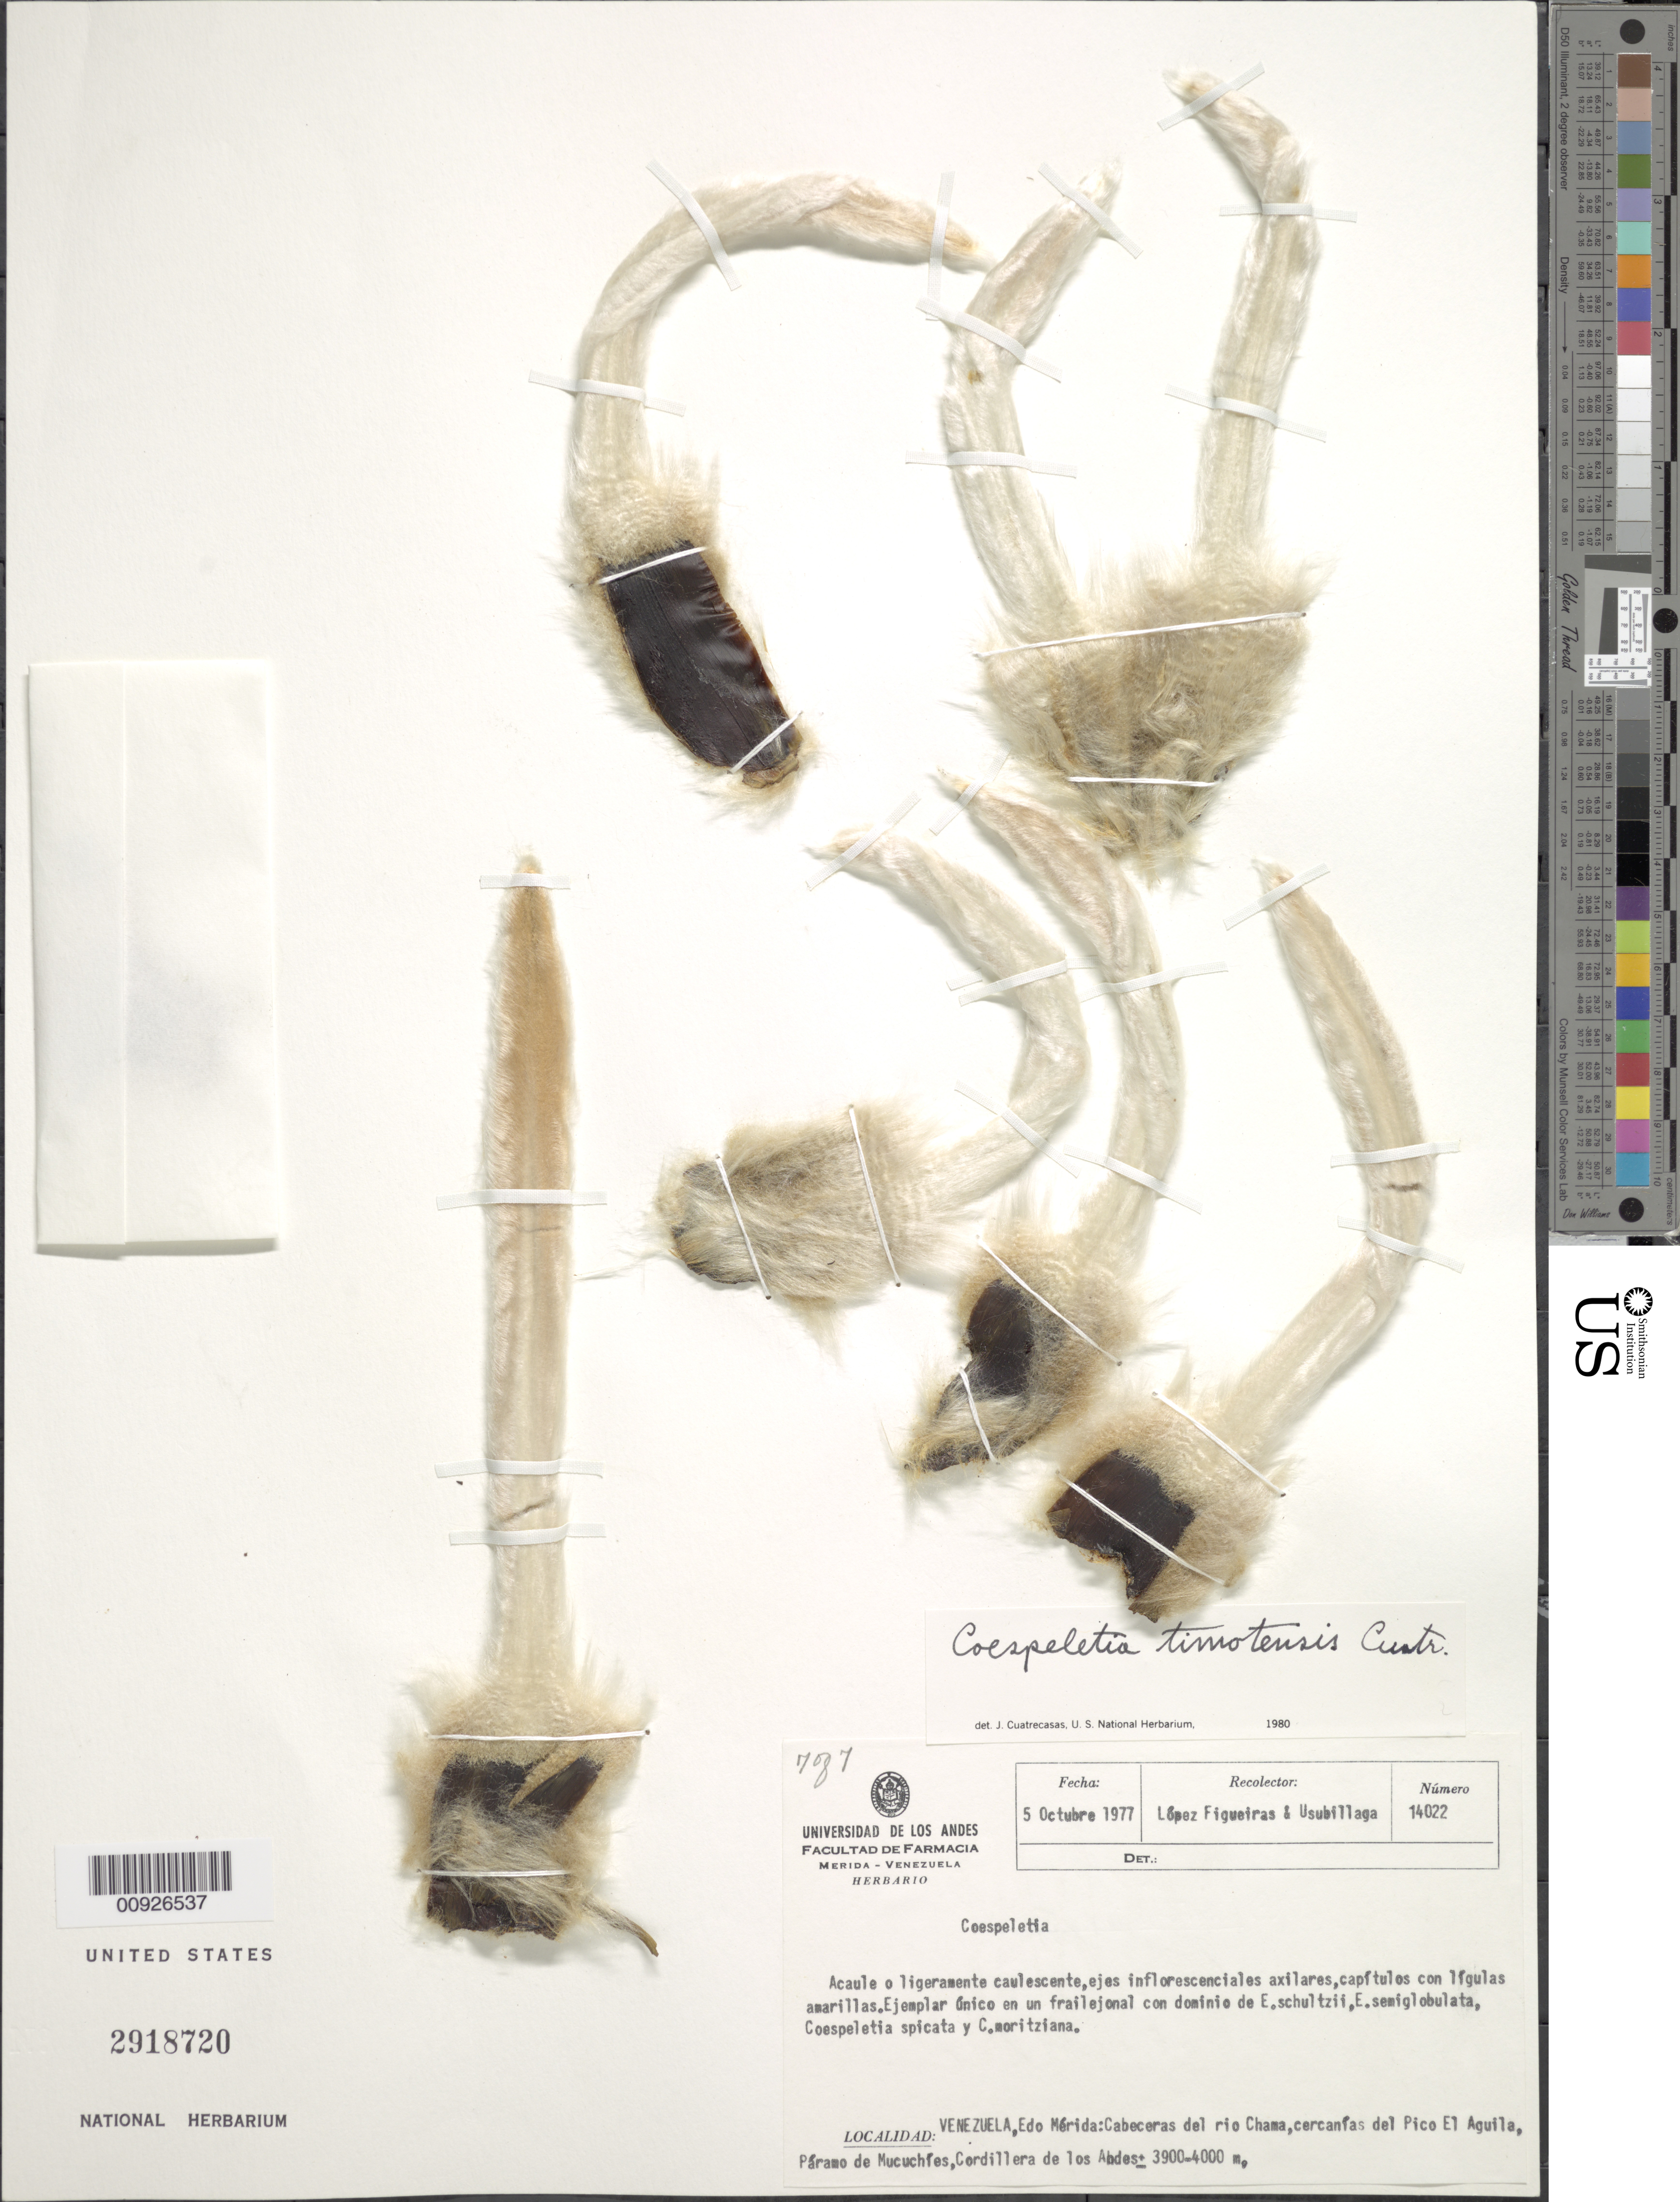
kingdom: Plantae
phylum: Tracheophyta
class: Magnoliopsida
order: Asterales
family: Asteraceae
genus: Coespeletia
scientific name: Coespeletia timotensis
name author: (Cuatrec.) Cuatrec.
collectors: M. López Figueiras & -- Usubillaga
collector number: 14022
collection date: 1977-10-05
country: Venezuela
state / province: Mérida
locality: P. de Mucuchíes. Cabeceras del Río Chama, cercanías del Pico El Águila.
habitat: Ejemplar único en un frailejonal con dominio de Espeletia schultzii, E. semiglobulata, Coespeletia spicata y C. moritziana.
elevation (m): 3900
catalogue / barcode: US 2918720